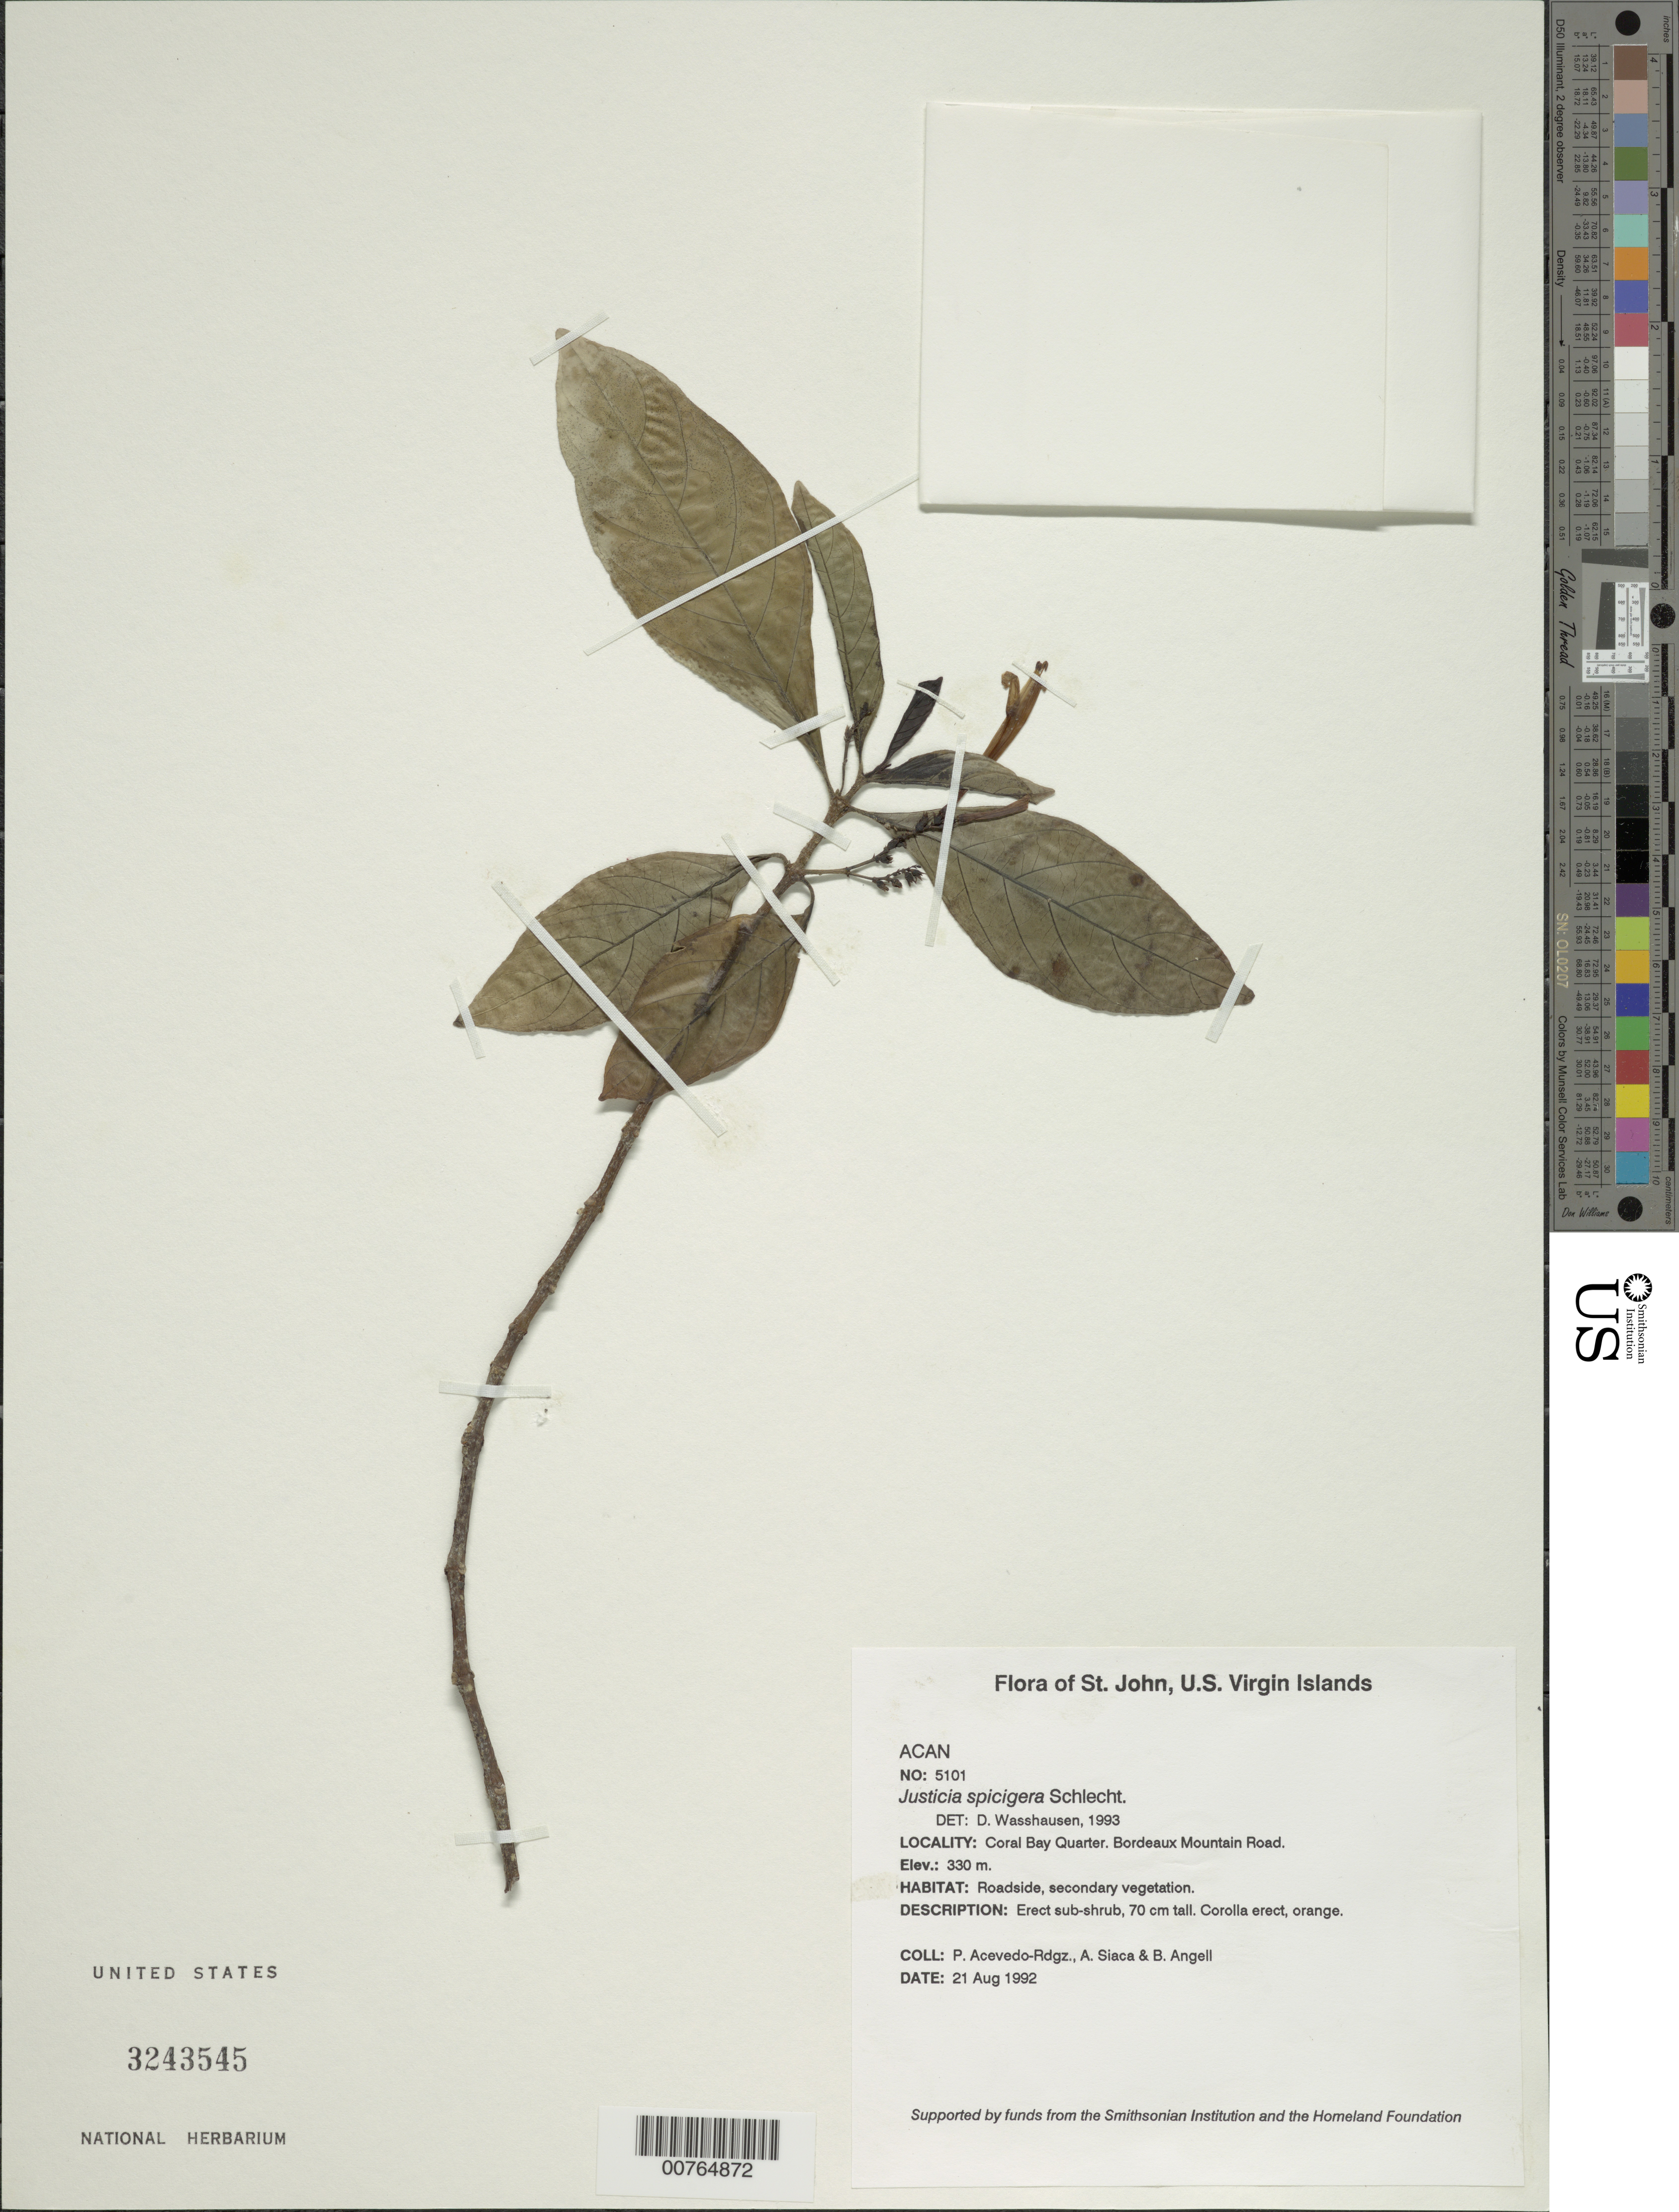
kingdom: Plantae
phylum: Tracheophyta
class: Magnoliopsida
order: Lamiales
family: Acanthaceae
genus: Justicia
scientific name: Justicia spicigera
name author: Schltdl.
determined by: Wasshausen, Dieter C., (BOT), Smithsonian Institution - National Museum of Natural History (UNITED STATES)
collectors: P. Acevedo-Rodr., A. Siaca & Bobbi Angell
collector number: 5101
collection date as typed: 21 Aug 1992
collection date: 1992-08-21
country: U.S. Virgin Islands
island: St. John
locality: Coral Bay Quarter; along dirt road to Bordeaux Mountain..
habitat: Roadside, secondary vegetation.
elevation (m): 330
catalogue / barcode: US 3243545